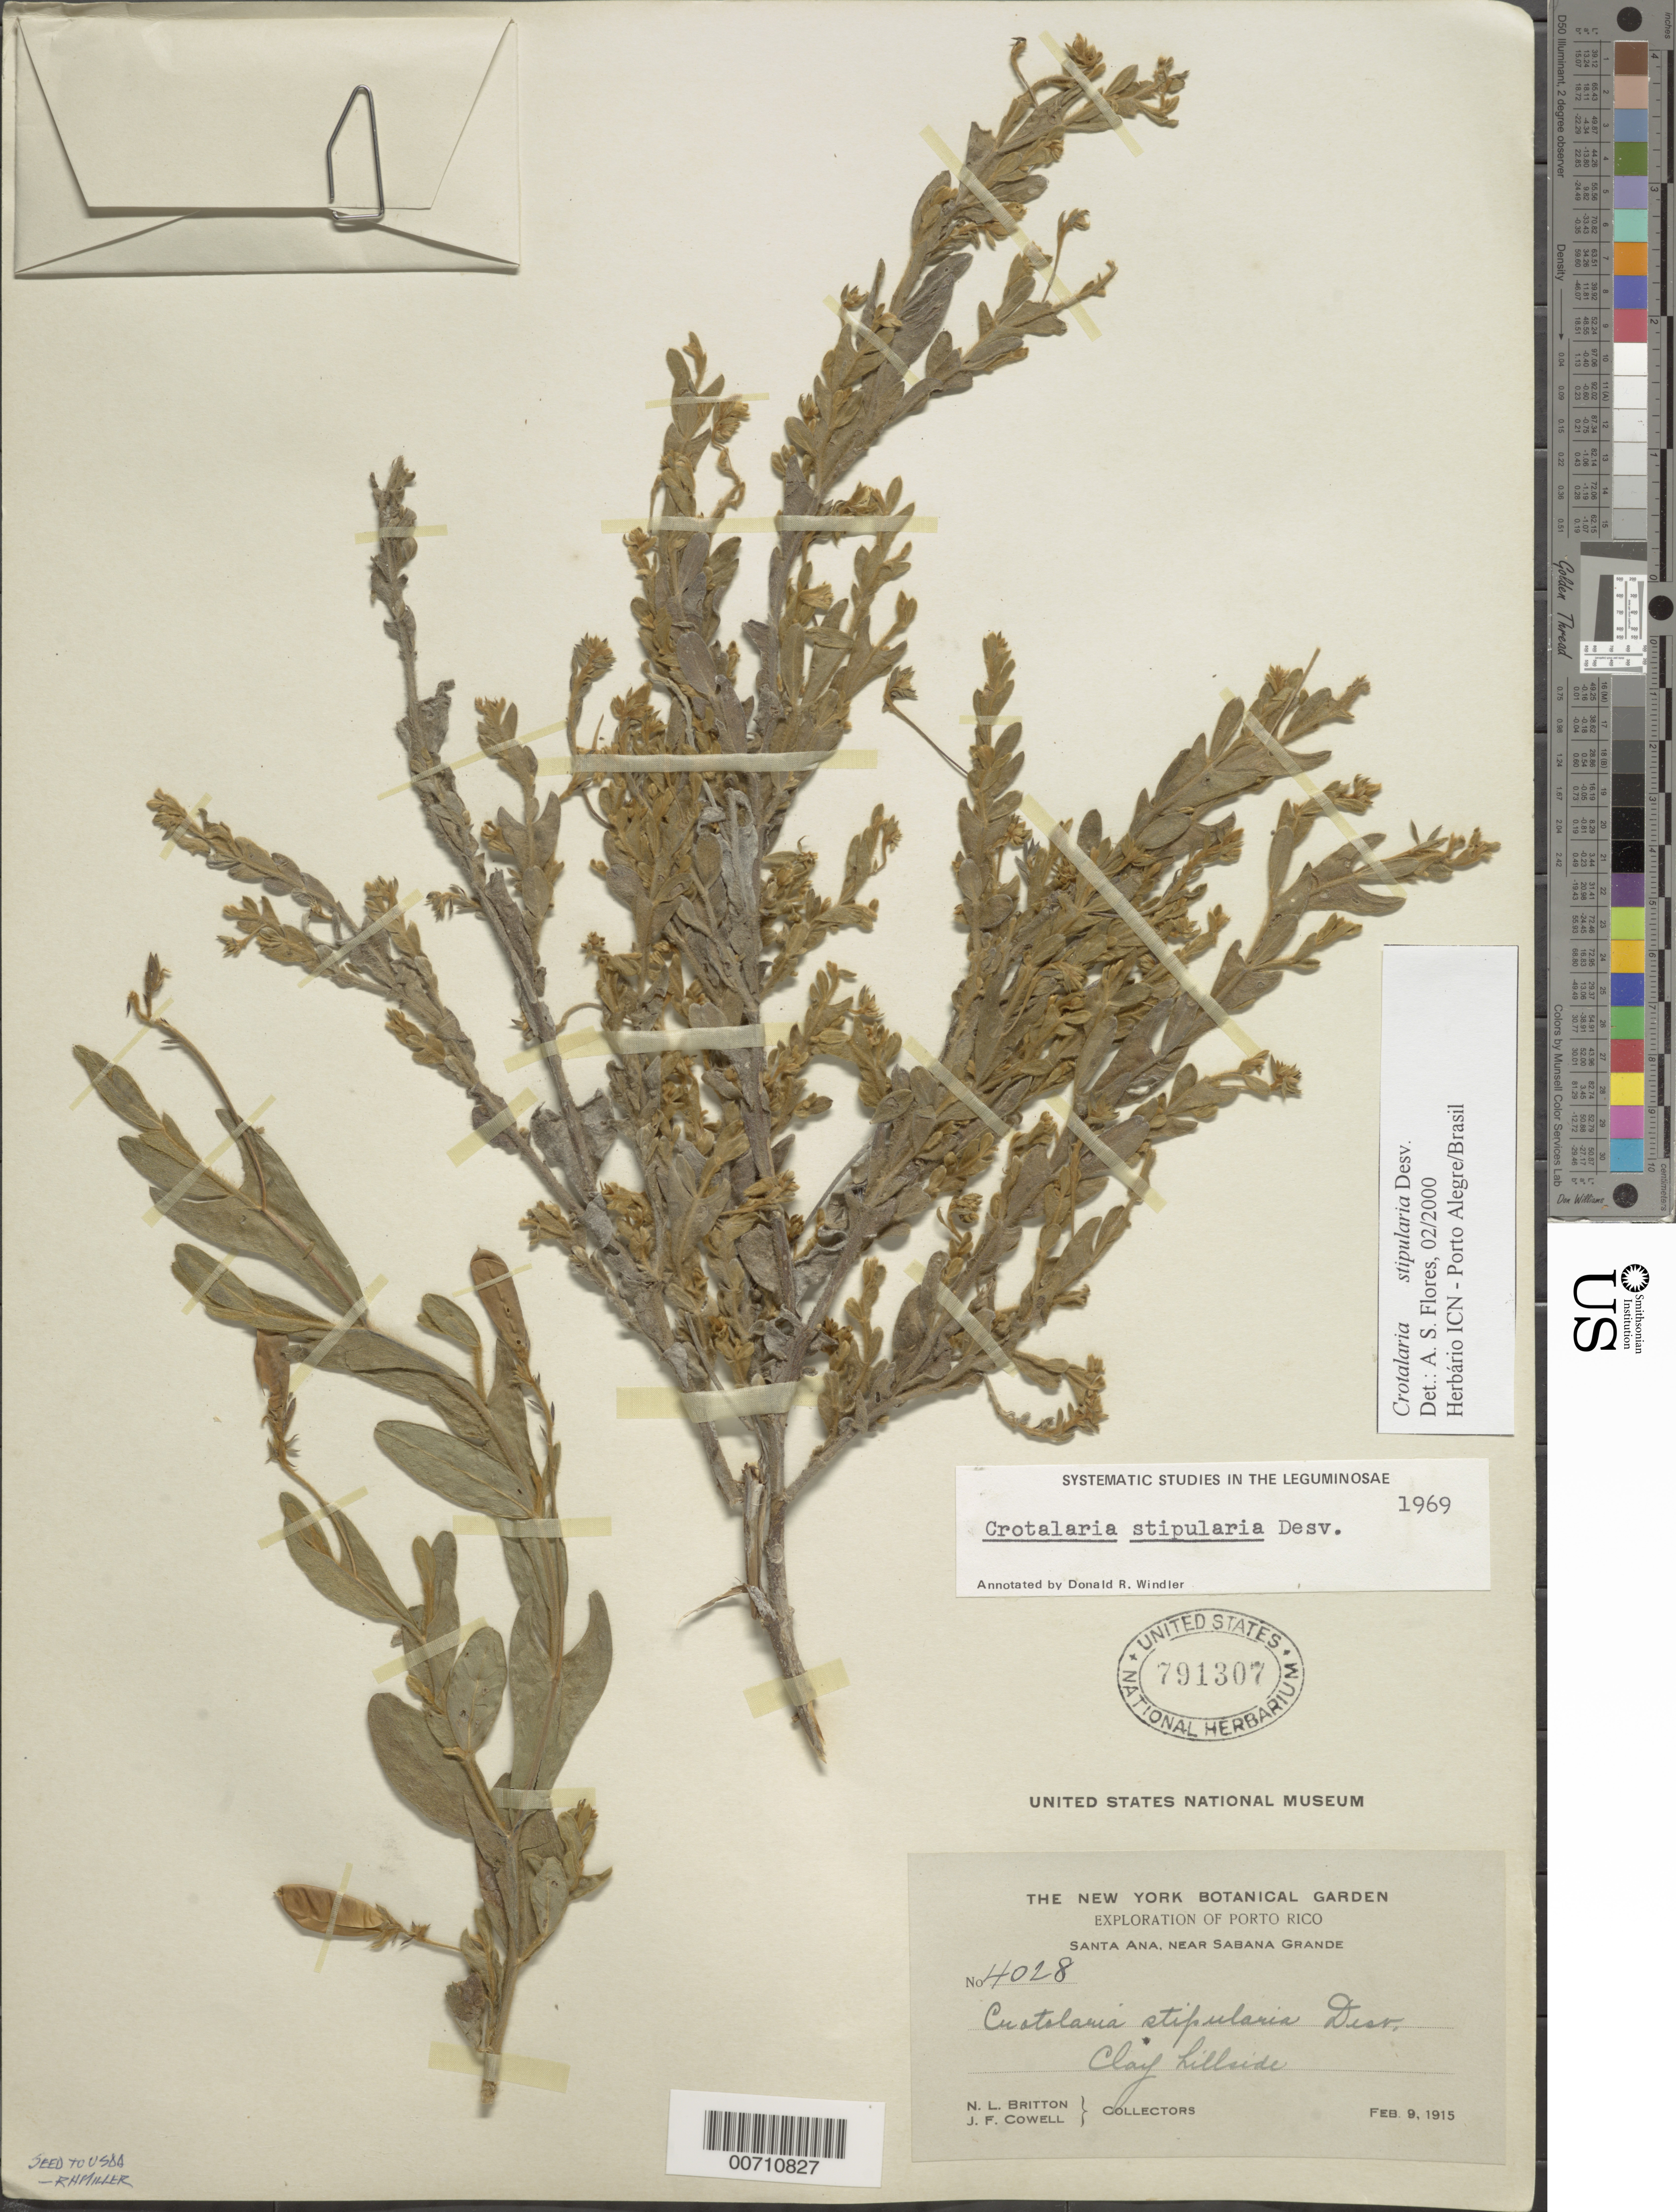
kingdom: Plantae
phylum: Tracheophyta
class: Magnoliopsida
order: Fabales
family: Fabaceae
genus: Crotalaria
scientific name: Crotalaria stipularia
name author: Desv.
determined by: Flores, A. S., (ICN), Universidade Federal do Rio Grande do Sul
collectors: N. Britton & J. F. Cowell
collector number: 4028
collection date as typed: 09 Feb 1915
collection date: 1915-02-09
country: Puerto Rico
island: Greater Antilles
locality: Santa Ana, near Sabana Grande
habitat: Clay hillside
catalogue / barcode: US 791307